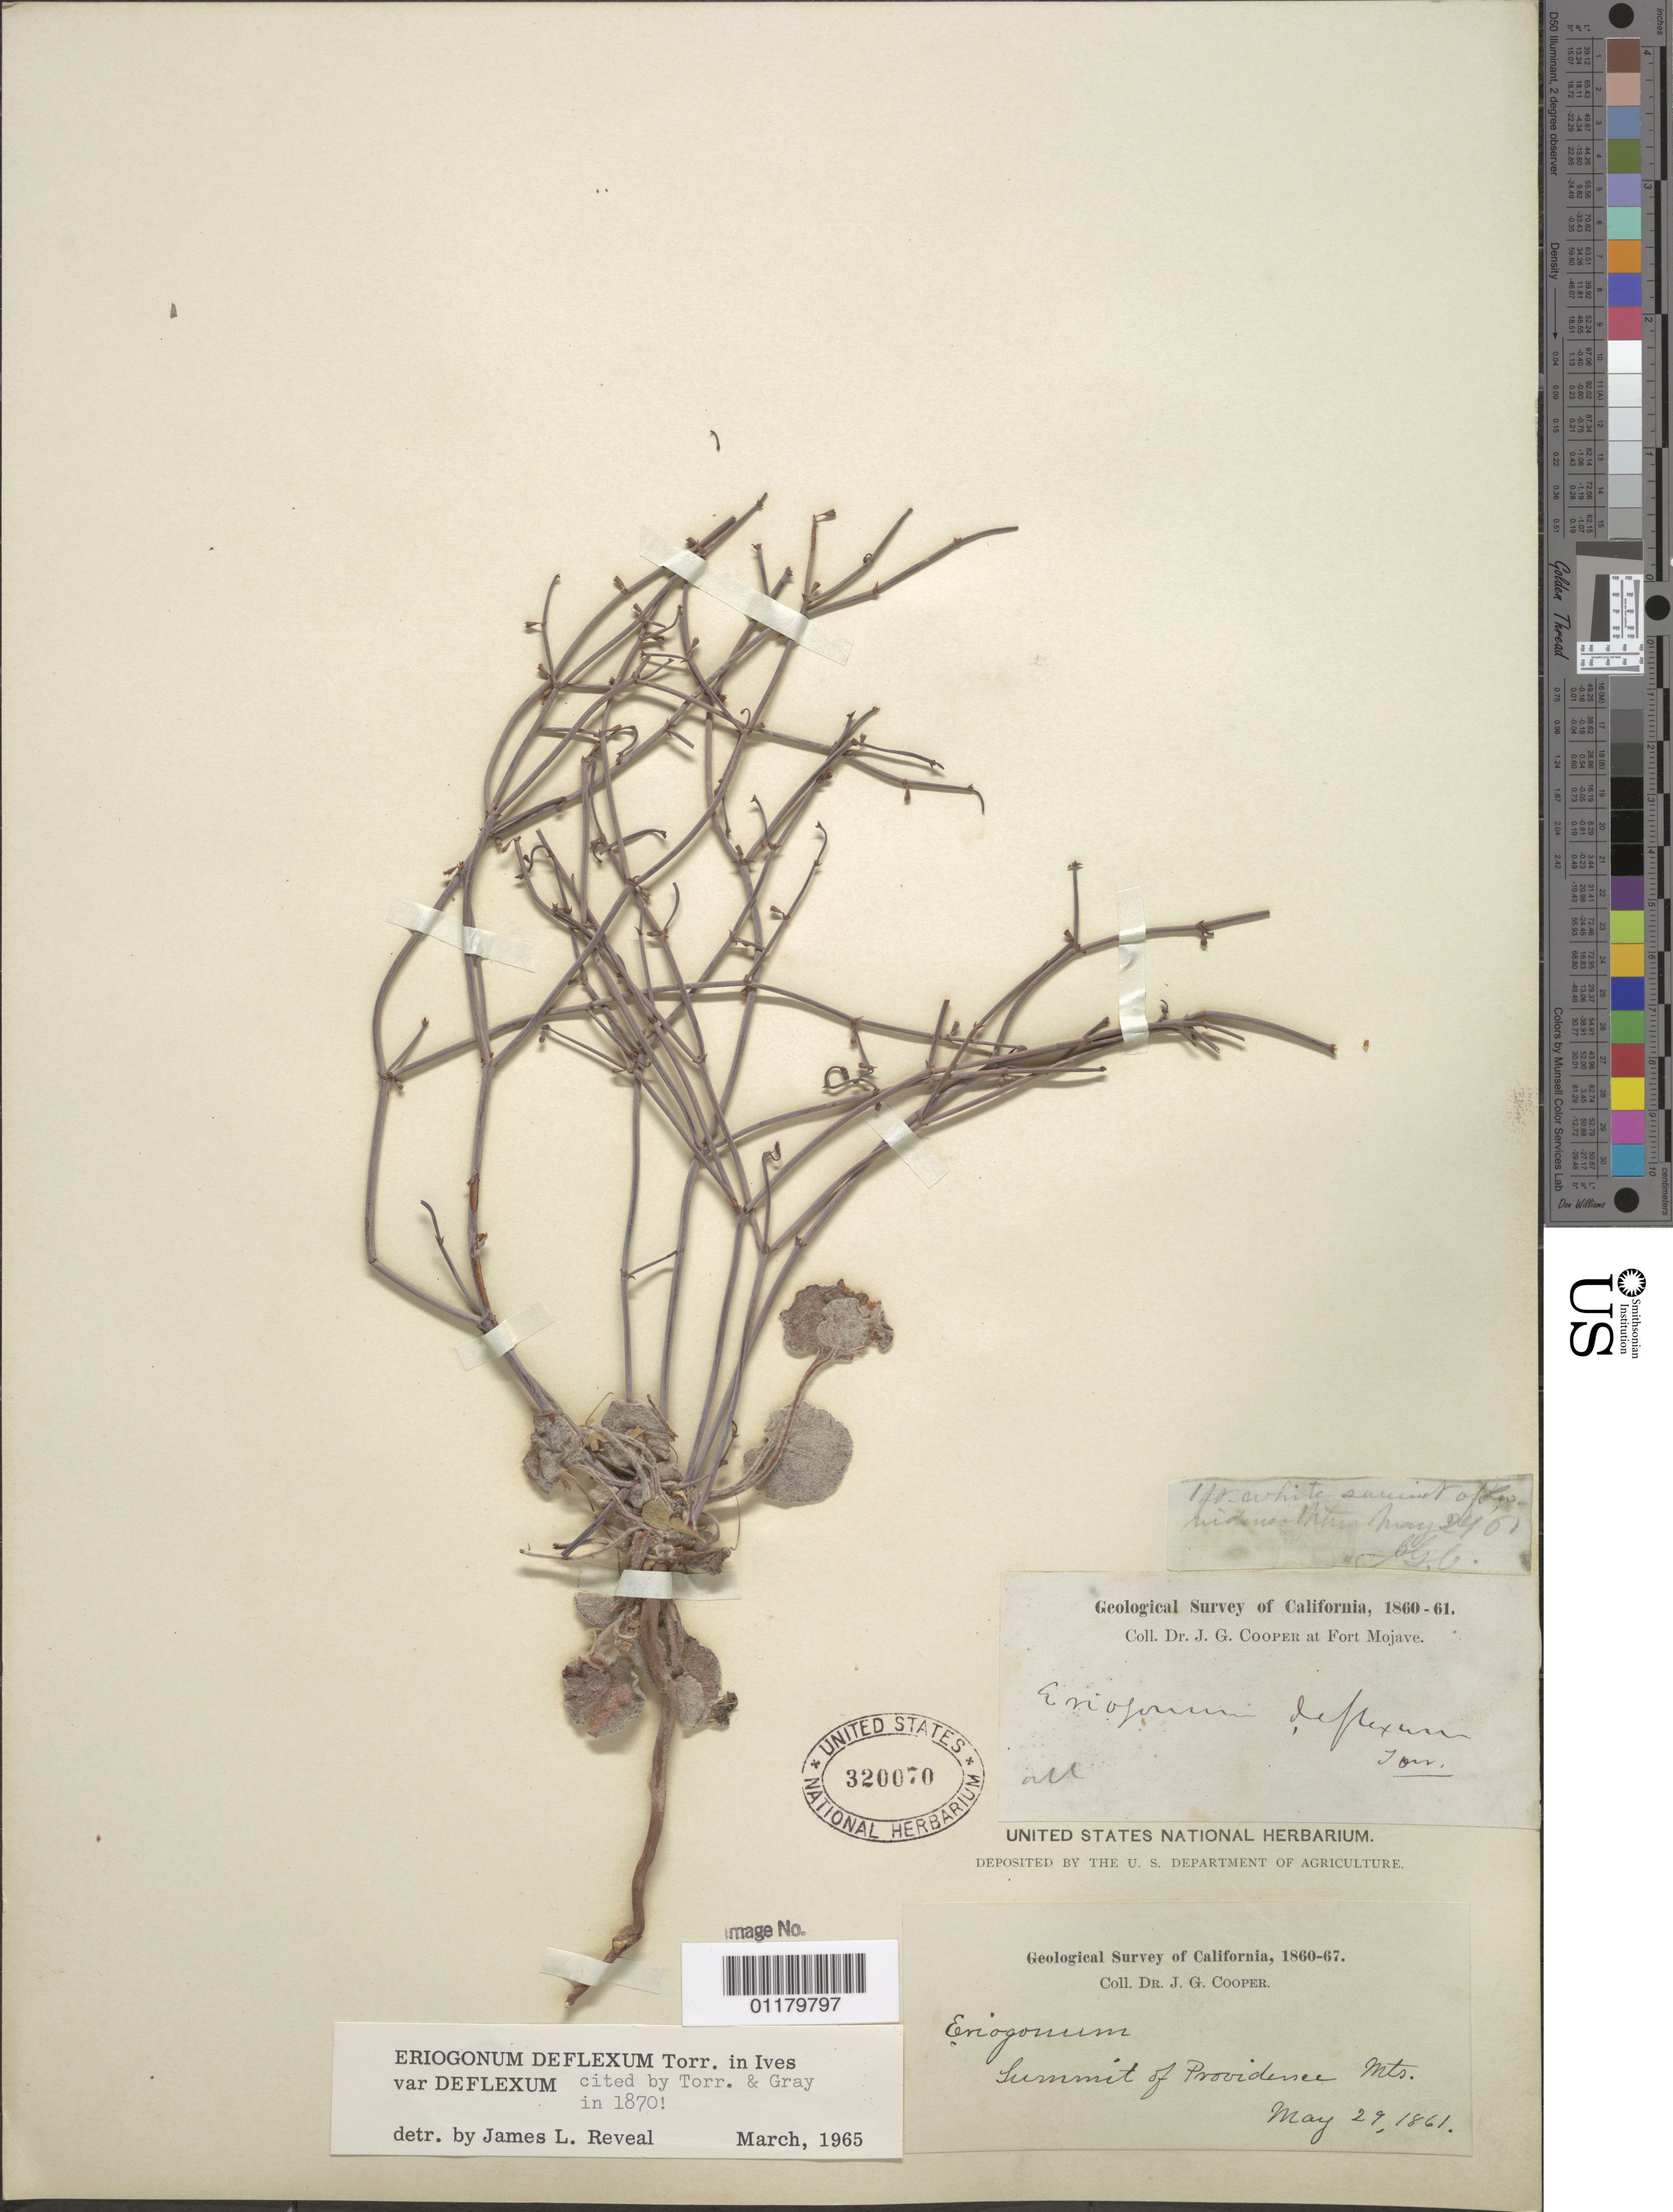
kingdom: Plantae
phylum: Tracheophyta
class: Magnoliopsida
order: Caryophyllales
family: Polygonaceae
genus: Eriogonum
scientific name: Eriogonum deflexum var. deflexum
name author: Torr.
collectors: J. G. Cooper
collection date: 1861-05-29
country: United States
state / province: California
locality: Summit of Providence Mt.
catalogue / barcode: US 320070